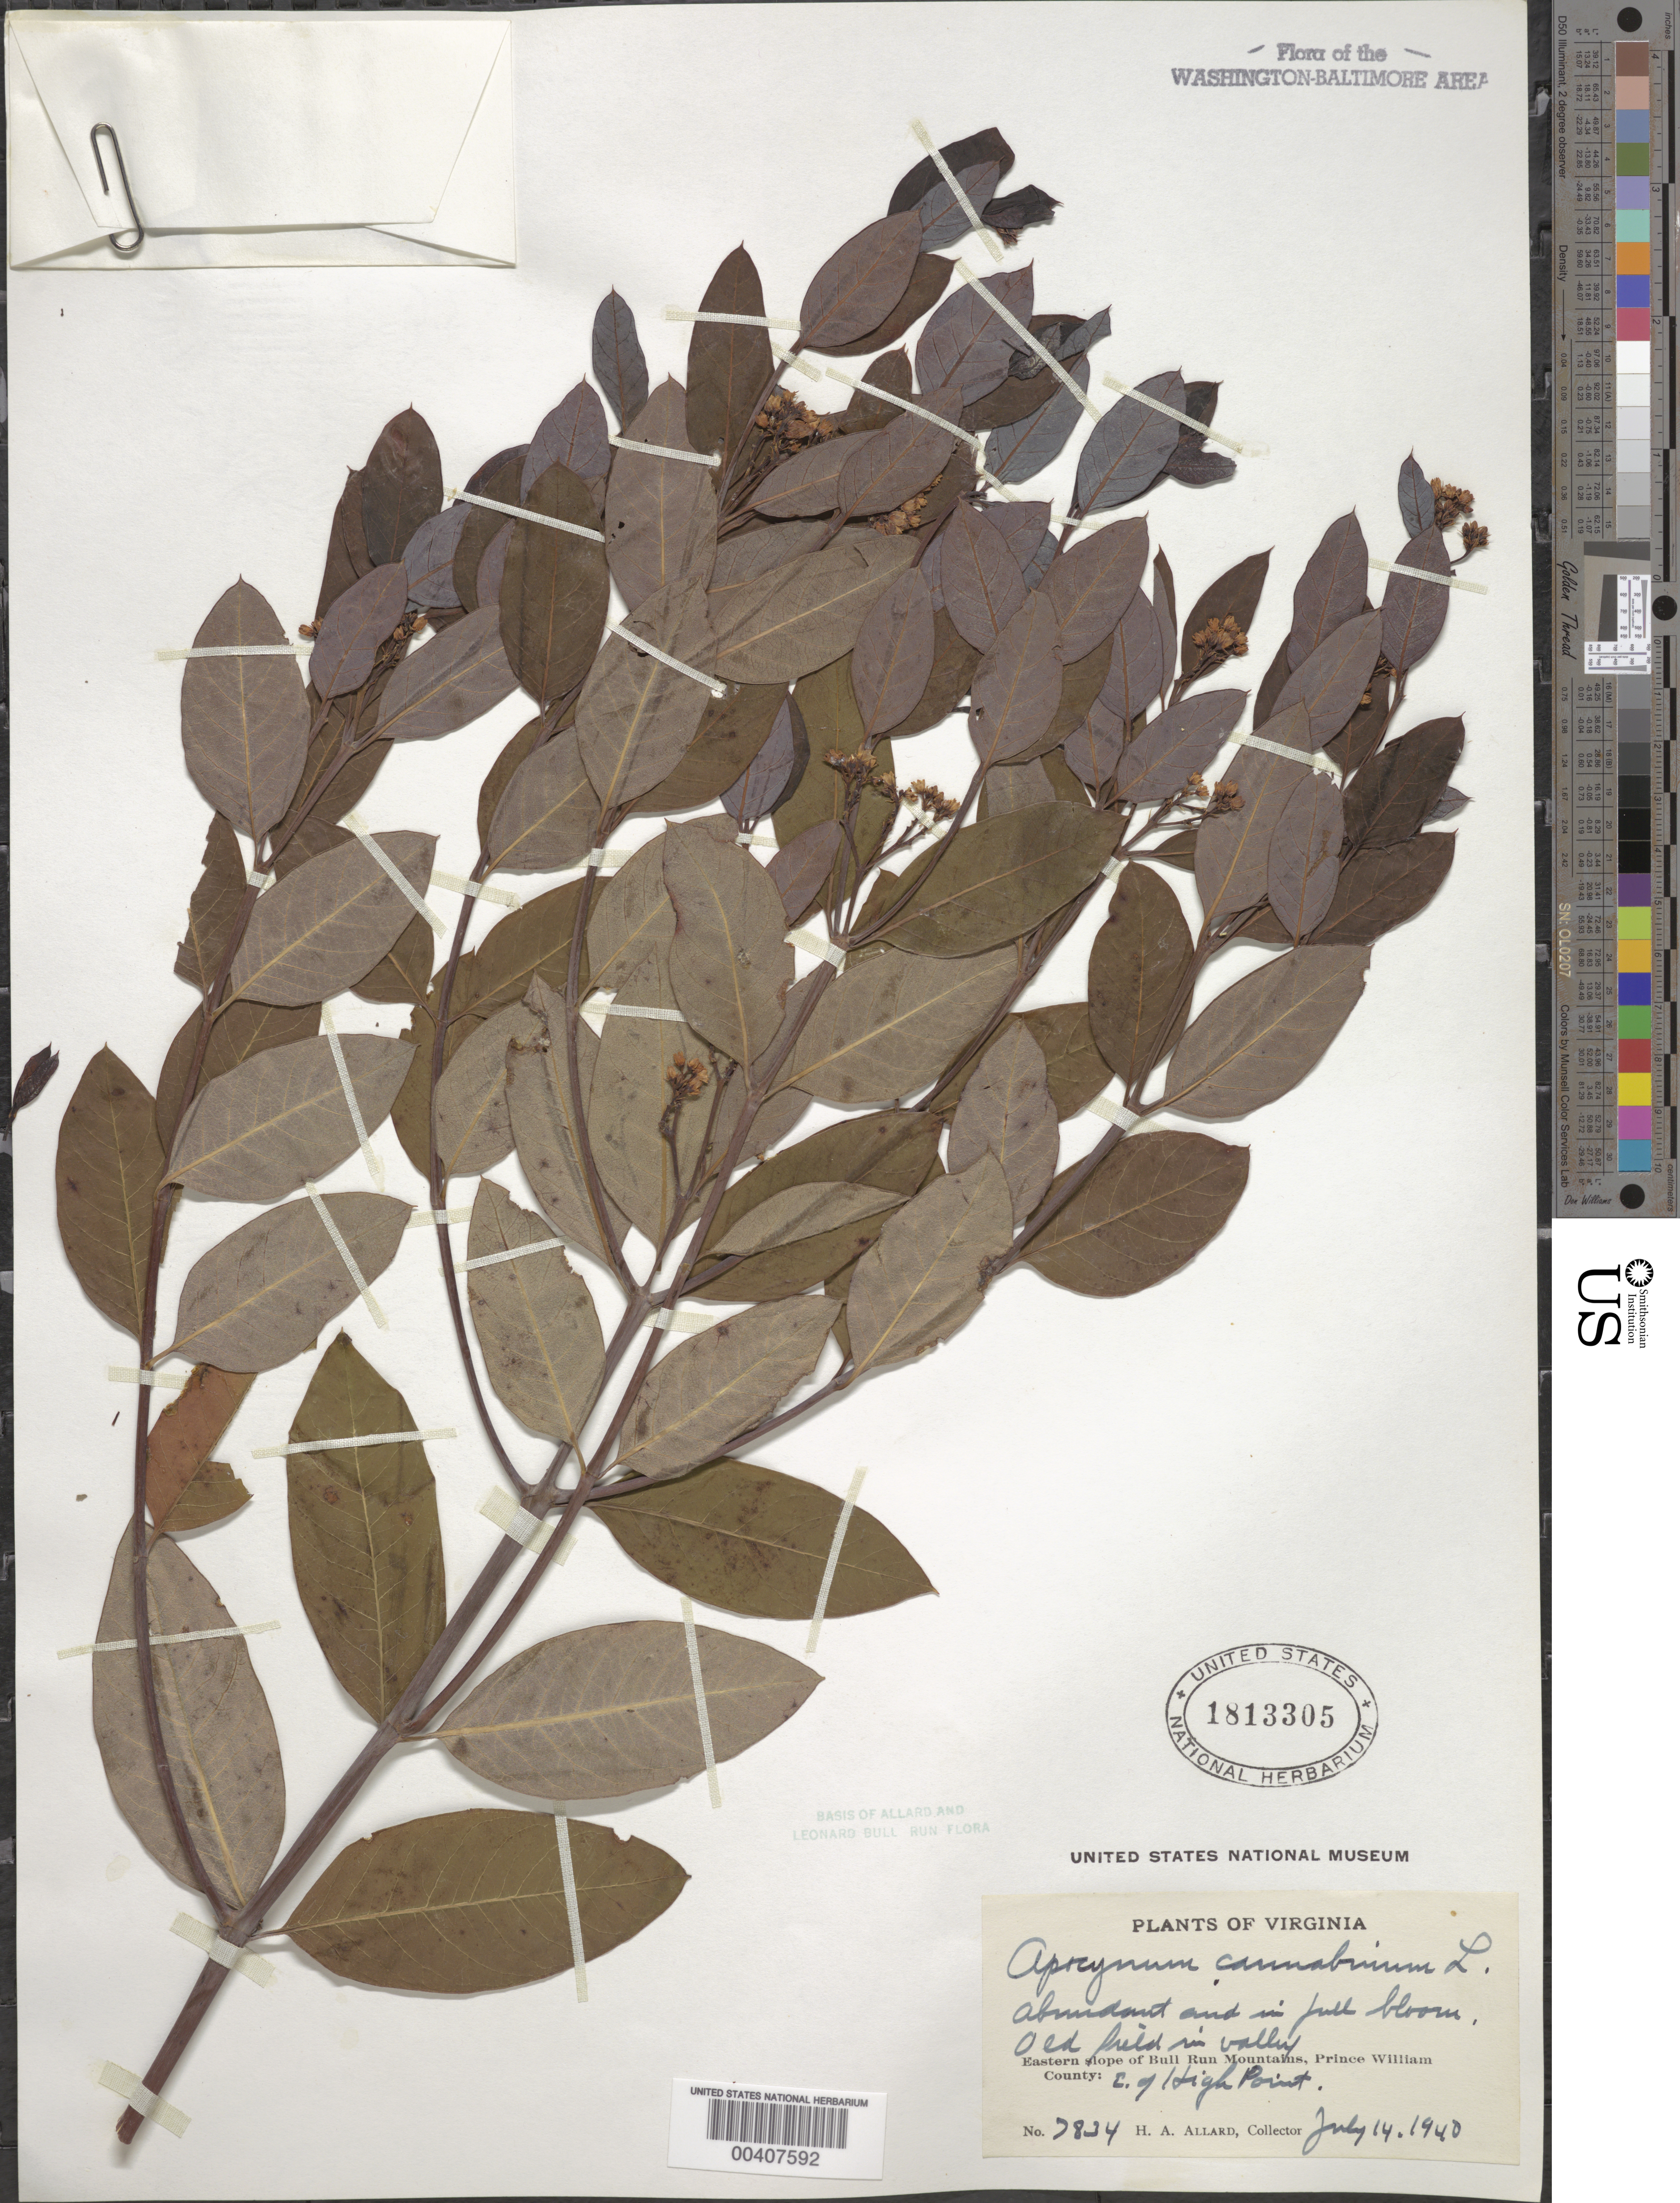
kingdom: Plantae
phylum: Tracheophyta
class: Magnoliopsida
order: Gentianales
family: Apocynaceae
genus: Apocynum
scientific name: Apocynum cannabinum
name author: L.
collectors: H. A. Allard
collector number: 7834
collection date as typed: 14 Jul 1940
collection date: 1940-07-14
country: United States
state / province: Virginia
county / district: Fauquier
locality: East of High Point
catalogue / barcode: US 1813305